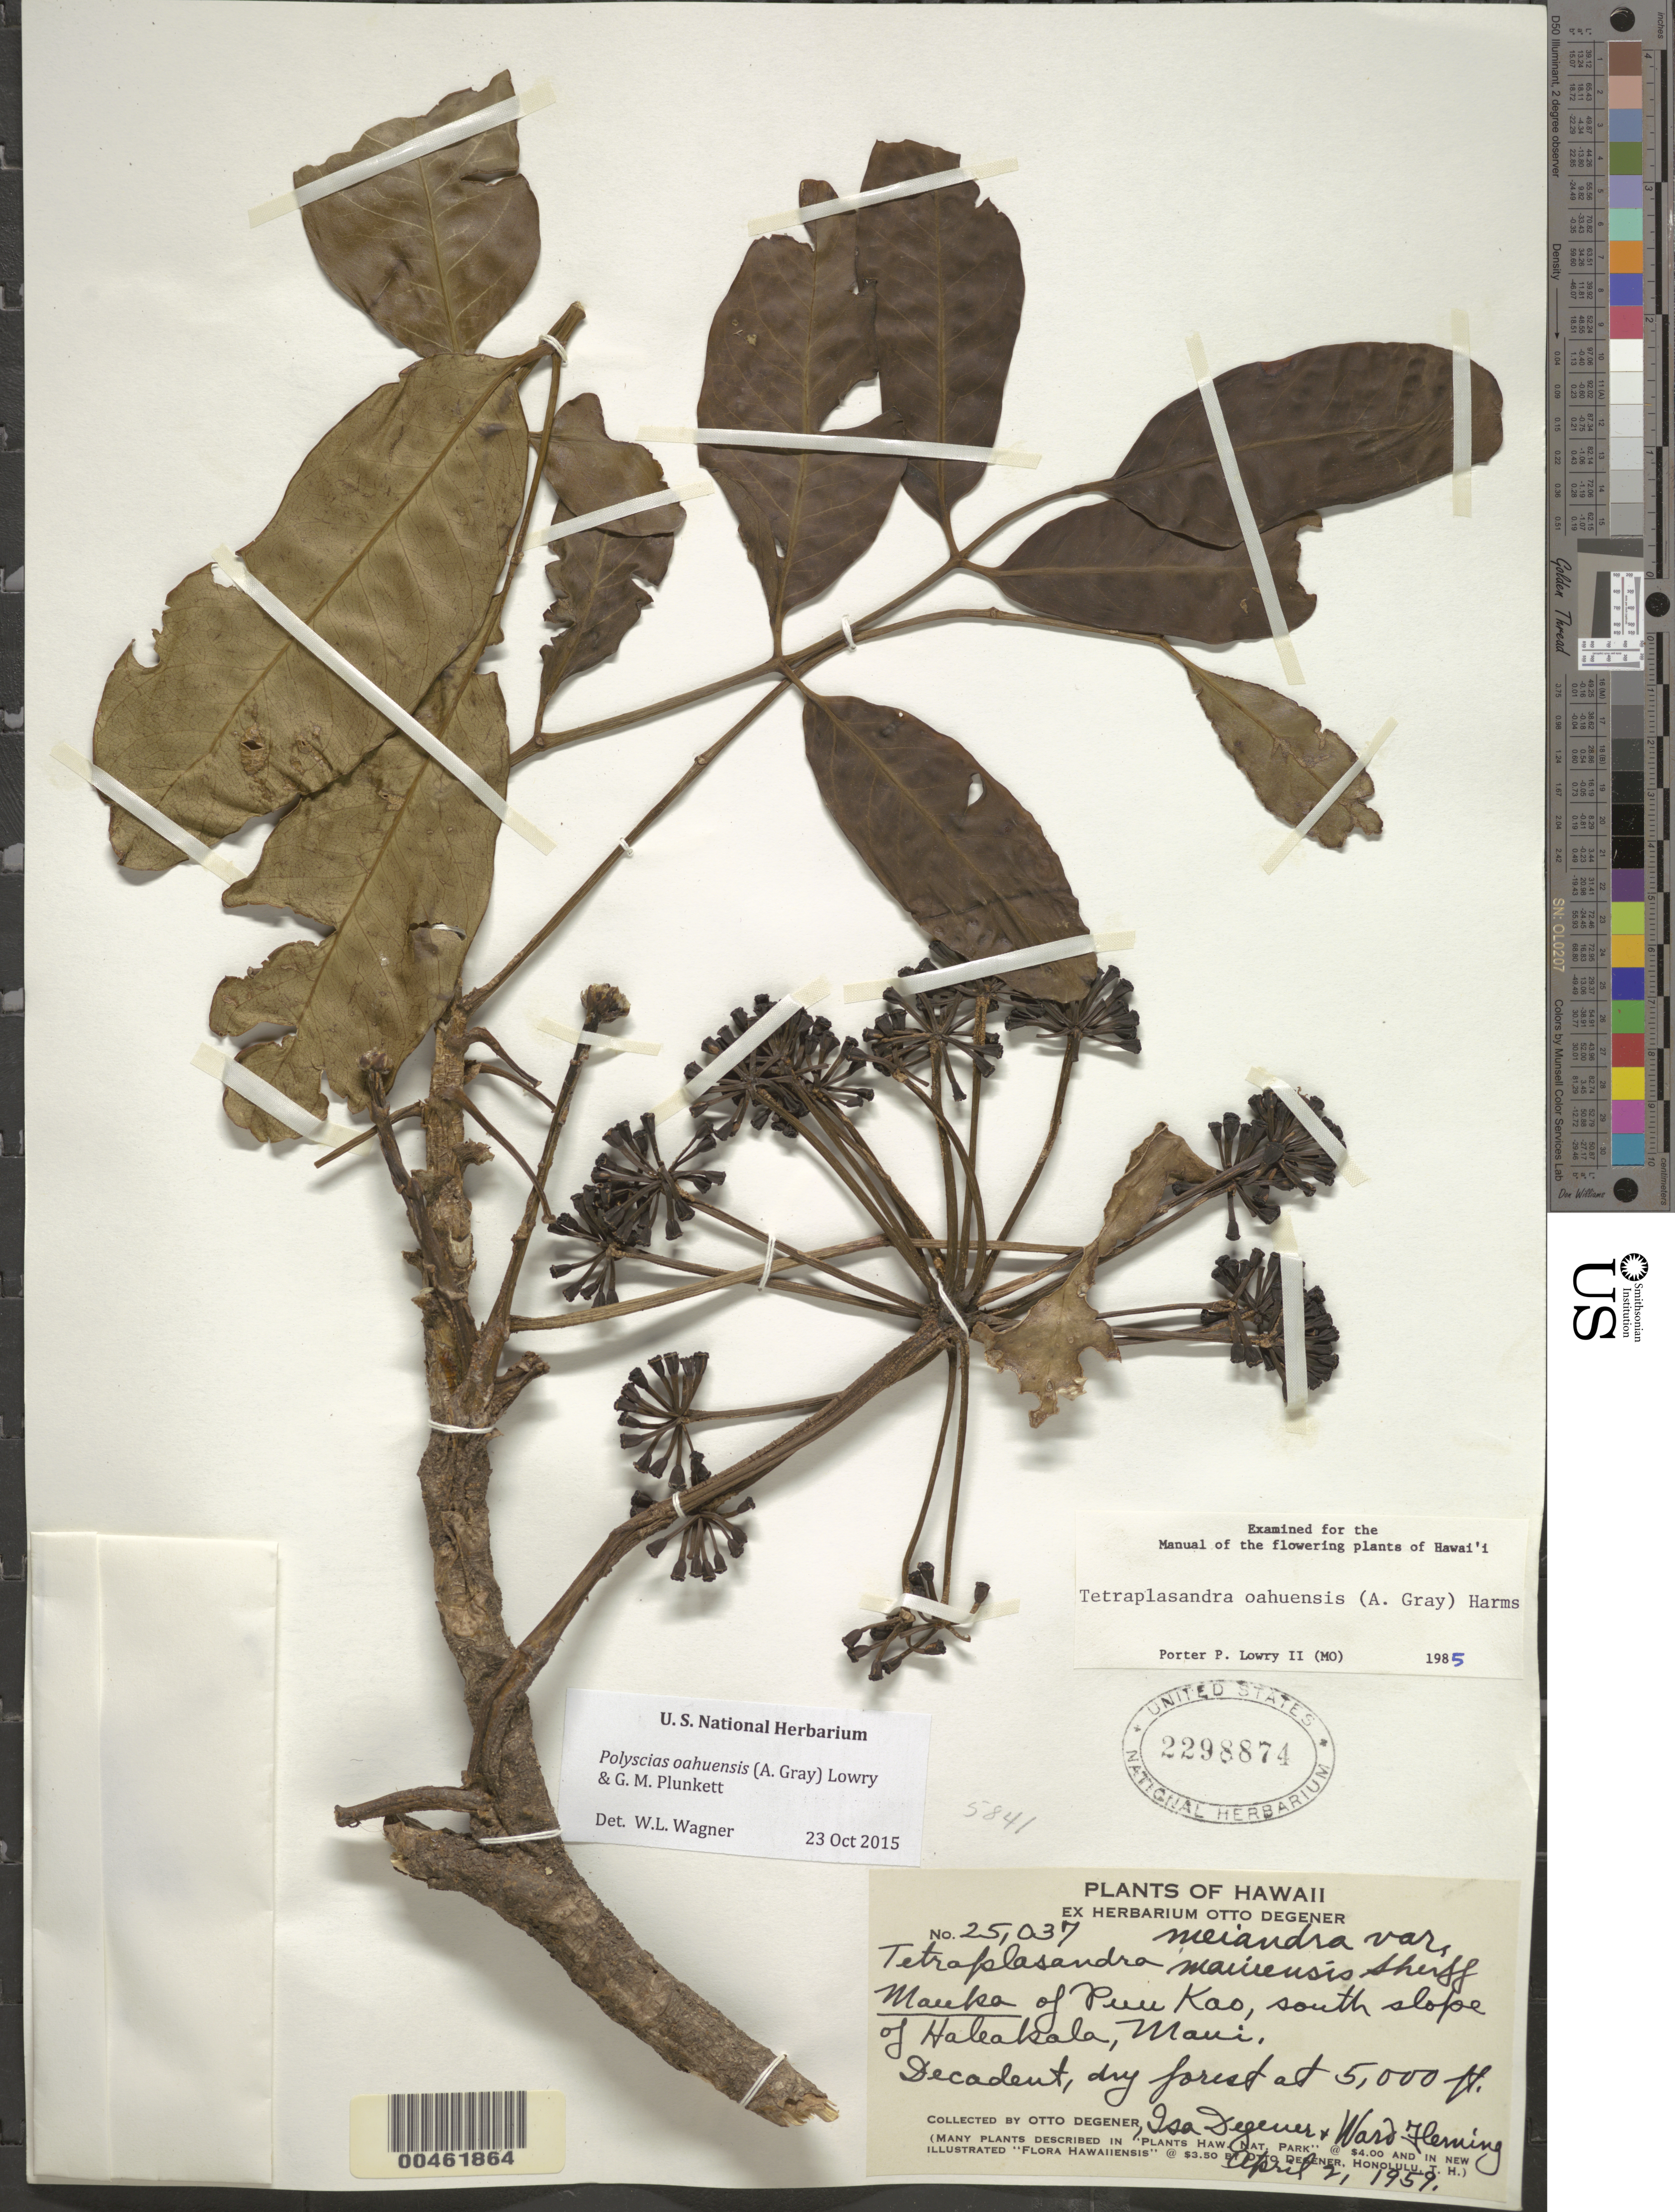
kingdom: Plantae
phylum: Tracheophyta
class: Magnoliopsida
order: Apiales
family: Araliaceae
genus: Polyscias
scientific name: Polyscias oahuensis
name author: (A. Gray) Lowry & G. M. Plunkett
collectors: O. Degener, I. Degener & W. Fleming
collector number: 25037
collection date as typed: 2 Apr 1959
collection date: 1959-04-02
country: United States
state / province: Hawaii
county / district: Maui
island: Maui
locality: Mauka of Puu Kao, south slope of Haleakala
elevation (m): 1524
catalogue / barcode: US 2298874